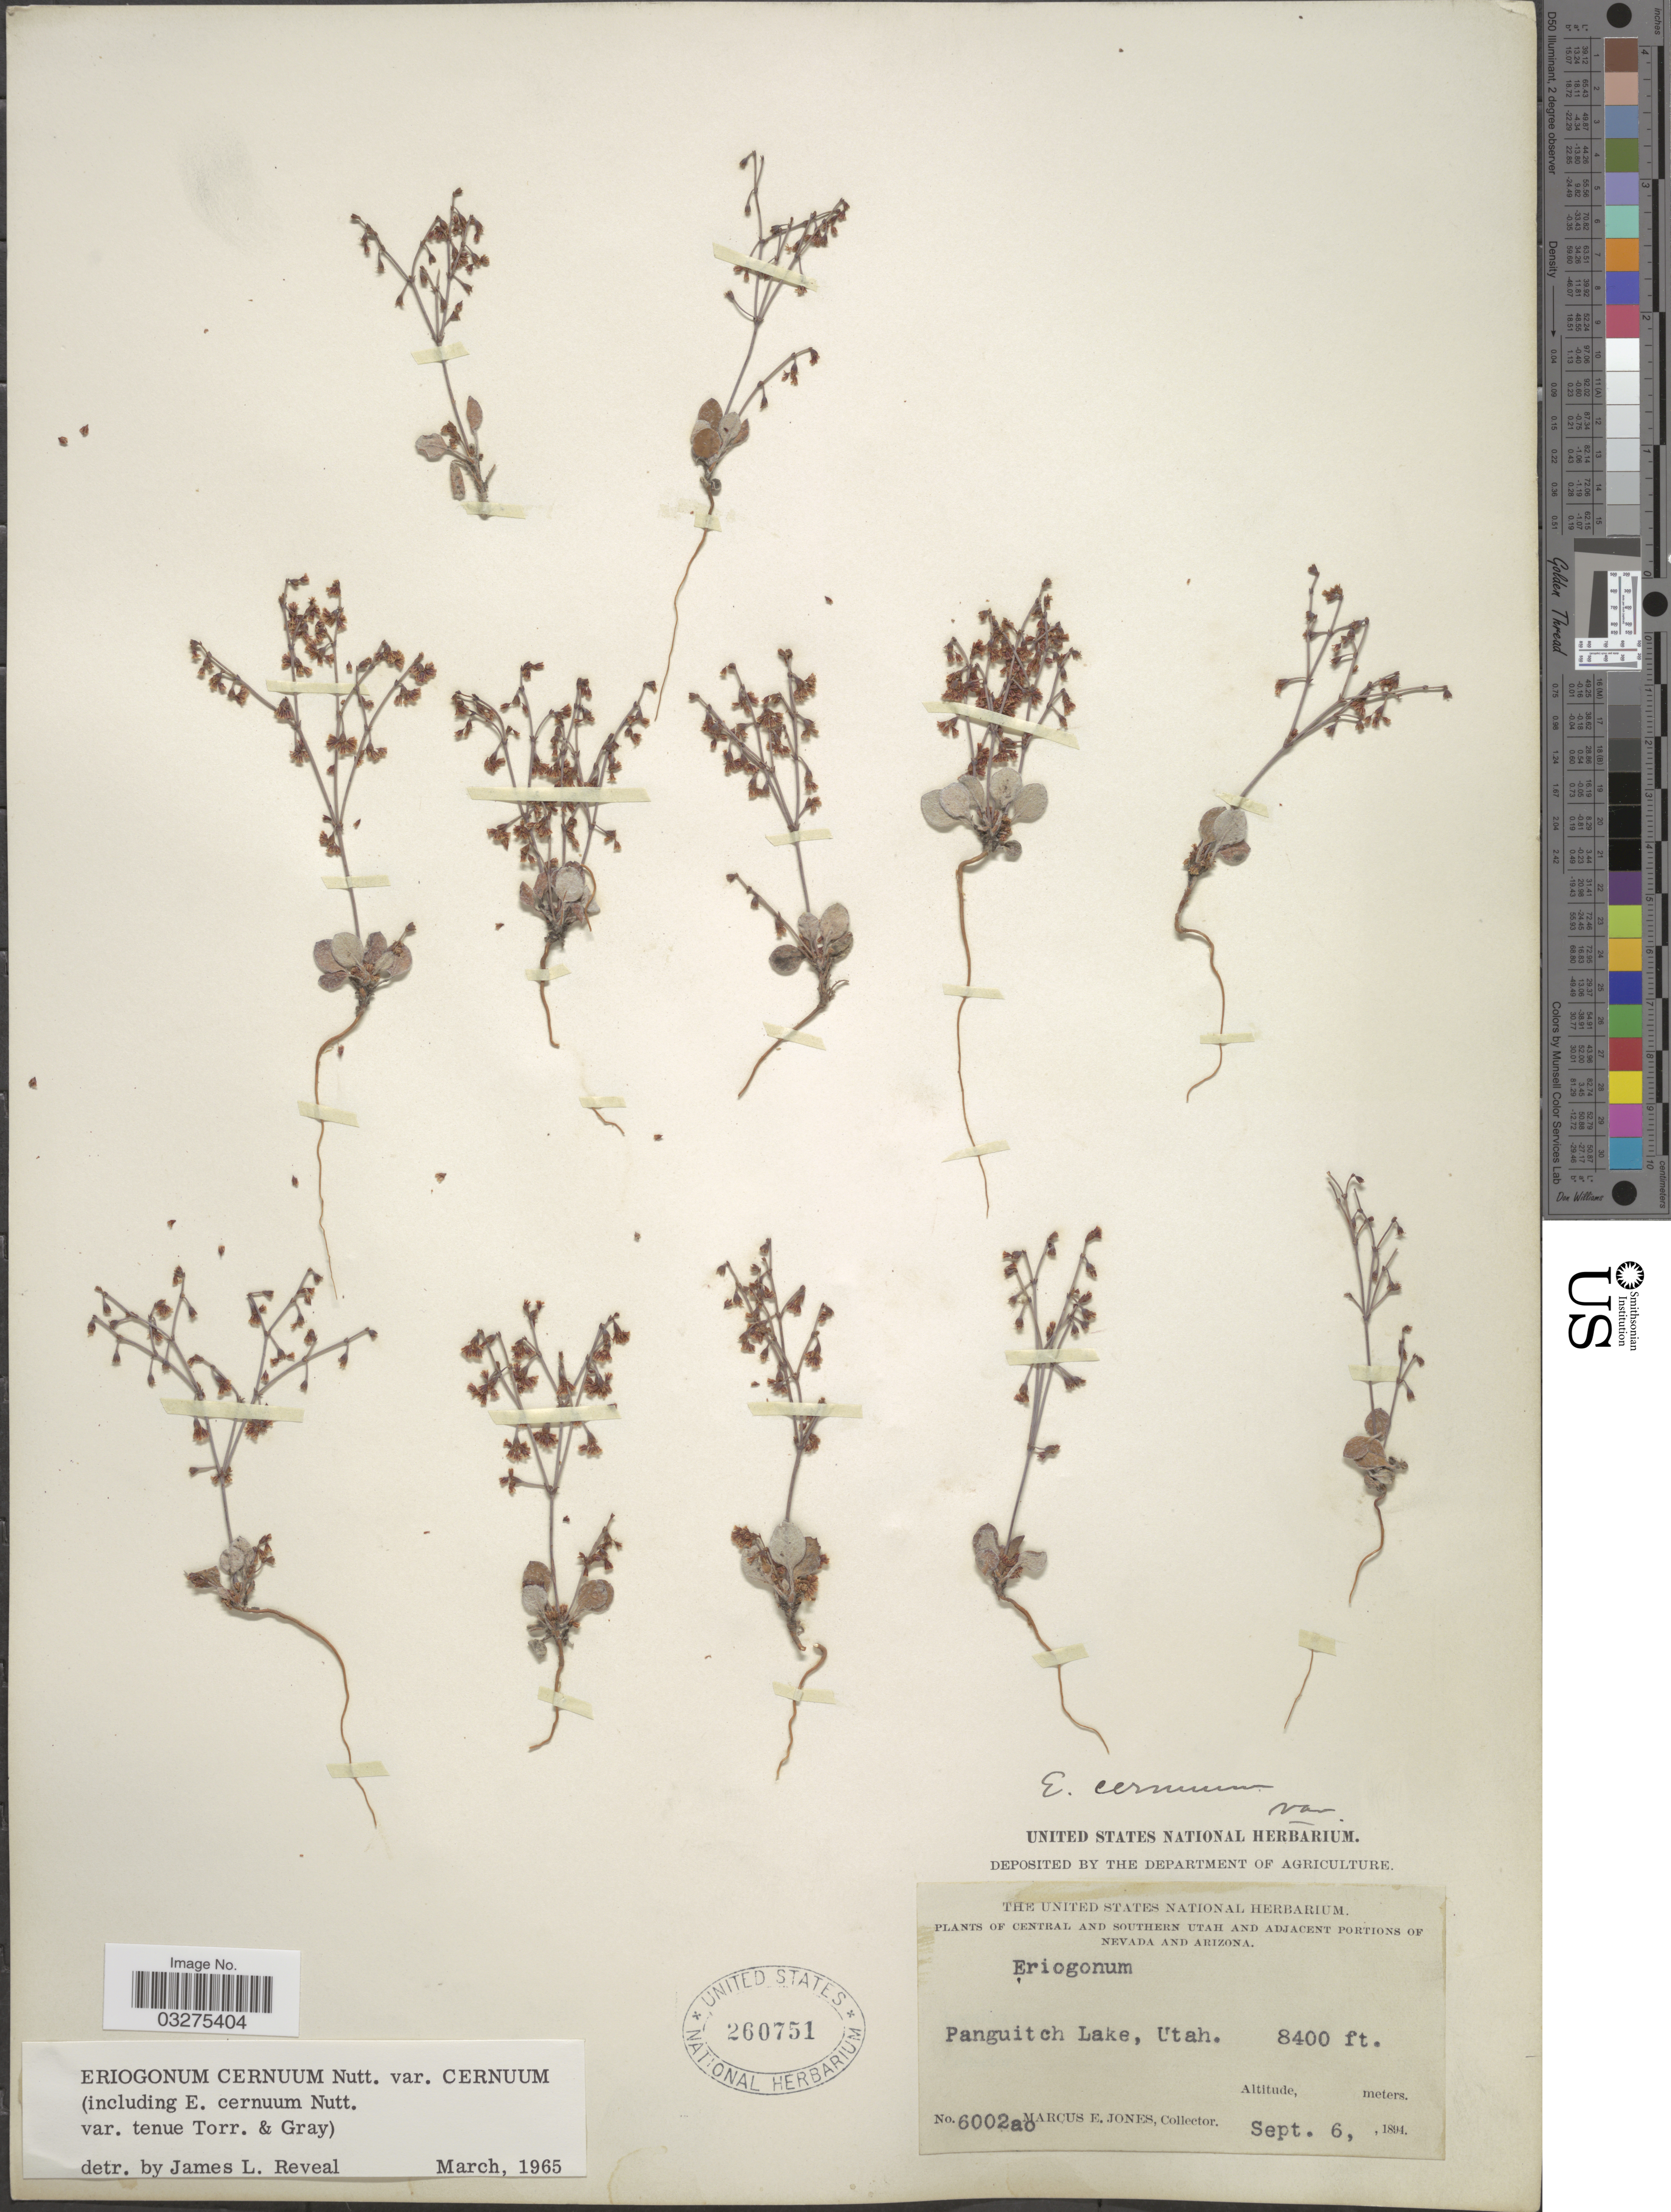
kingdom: Plantae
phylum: Tracheophyta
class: Magnoliopsida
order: Caryophyllales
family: Polygonaceae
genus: Eriogonum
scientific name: Eriogonum cernuum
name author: Nutt.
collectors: M. E. Jones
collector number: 6002ao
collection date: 1894-09-06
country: United States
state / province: Utah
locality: Central and Southern Utah. Panguitch Lake.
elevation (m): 2560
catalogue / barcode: US 260751